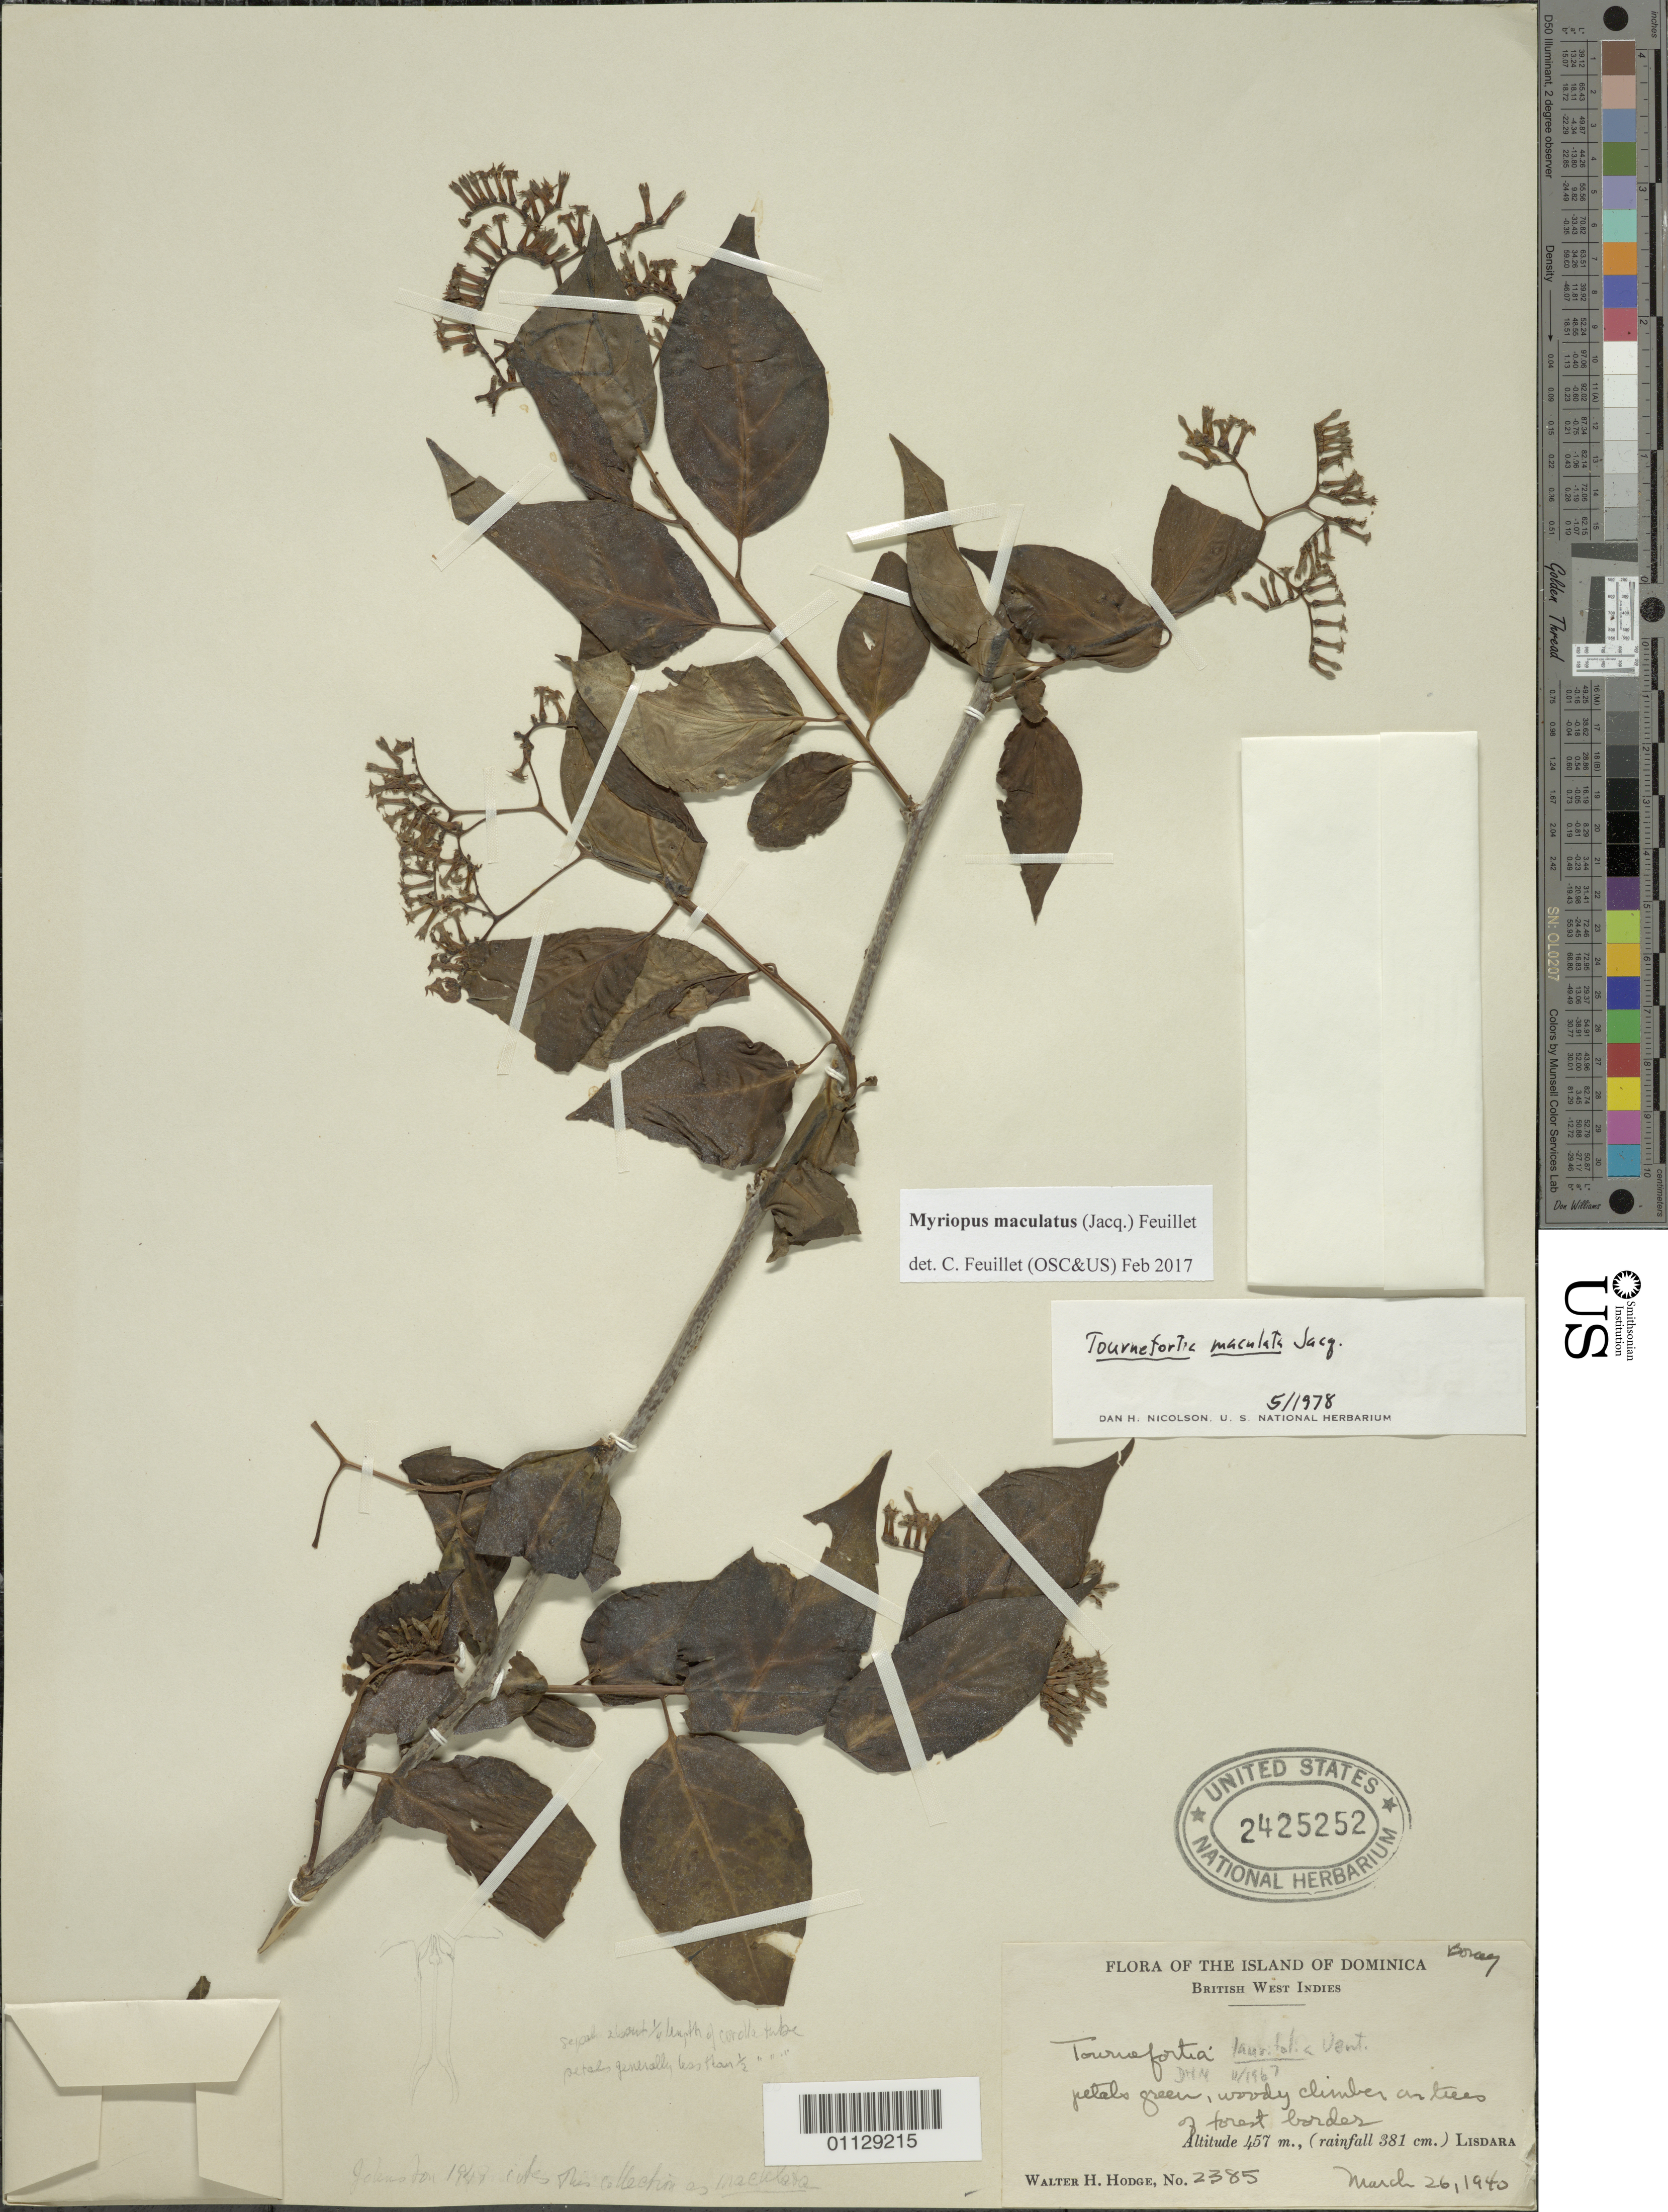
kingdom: Plantae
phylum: Tracheophyta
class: Magnoliopsida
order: Boraginales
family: Heliotropiaceae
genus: Myriopus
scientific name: Myriopus maculatus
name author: (Jacq.) Feuillet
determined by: Feuillet, C.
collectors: W. Hodge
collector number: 2385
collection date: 1940-03-26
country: Dominica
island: Dominica I.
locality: Lisdara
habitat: Forest border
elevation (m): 457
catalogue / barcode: US 2425252